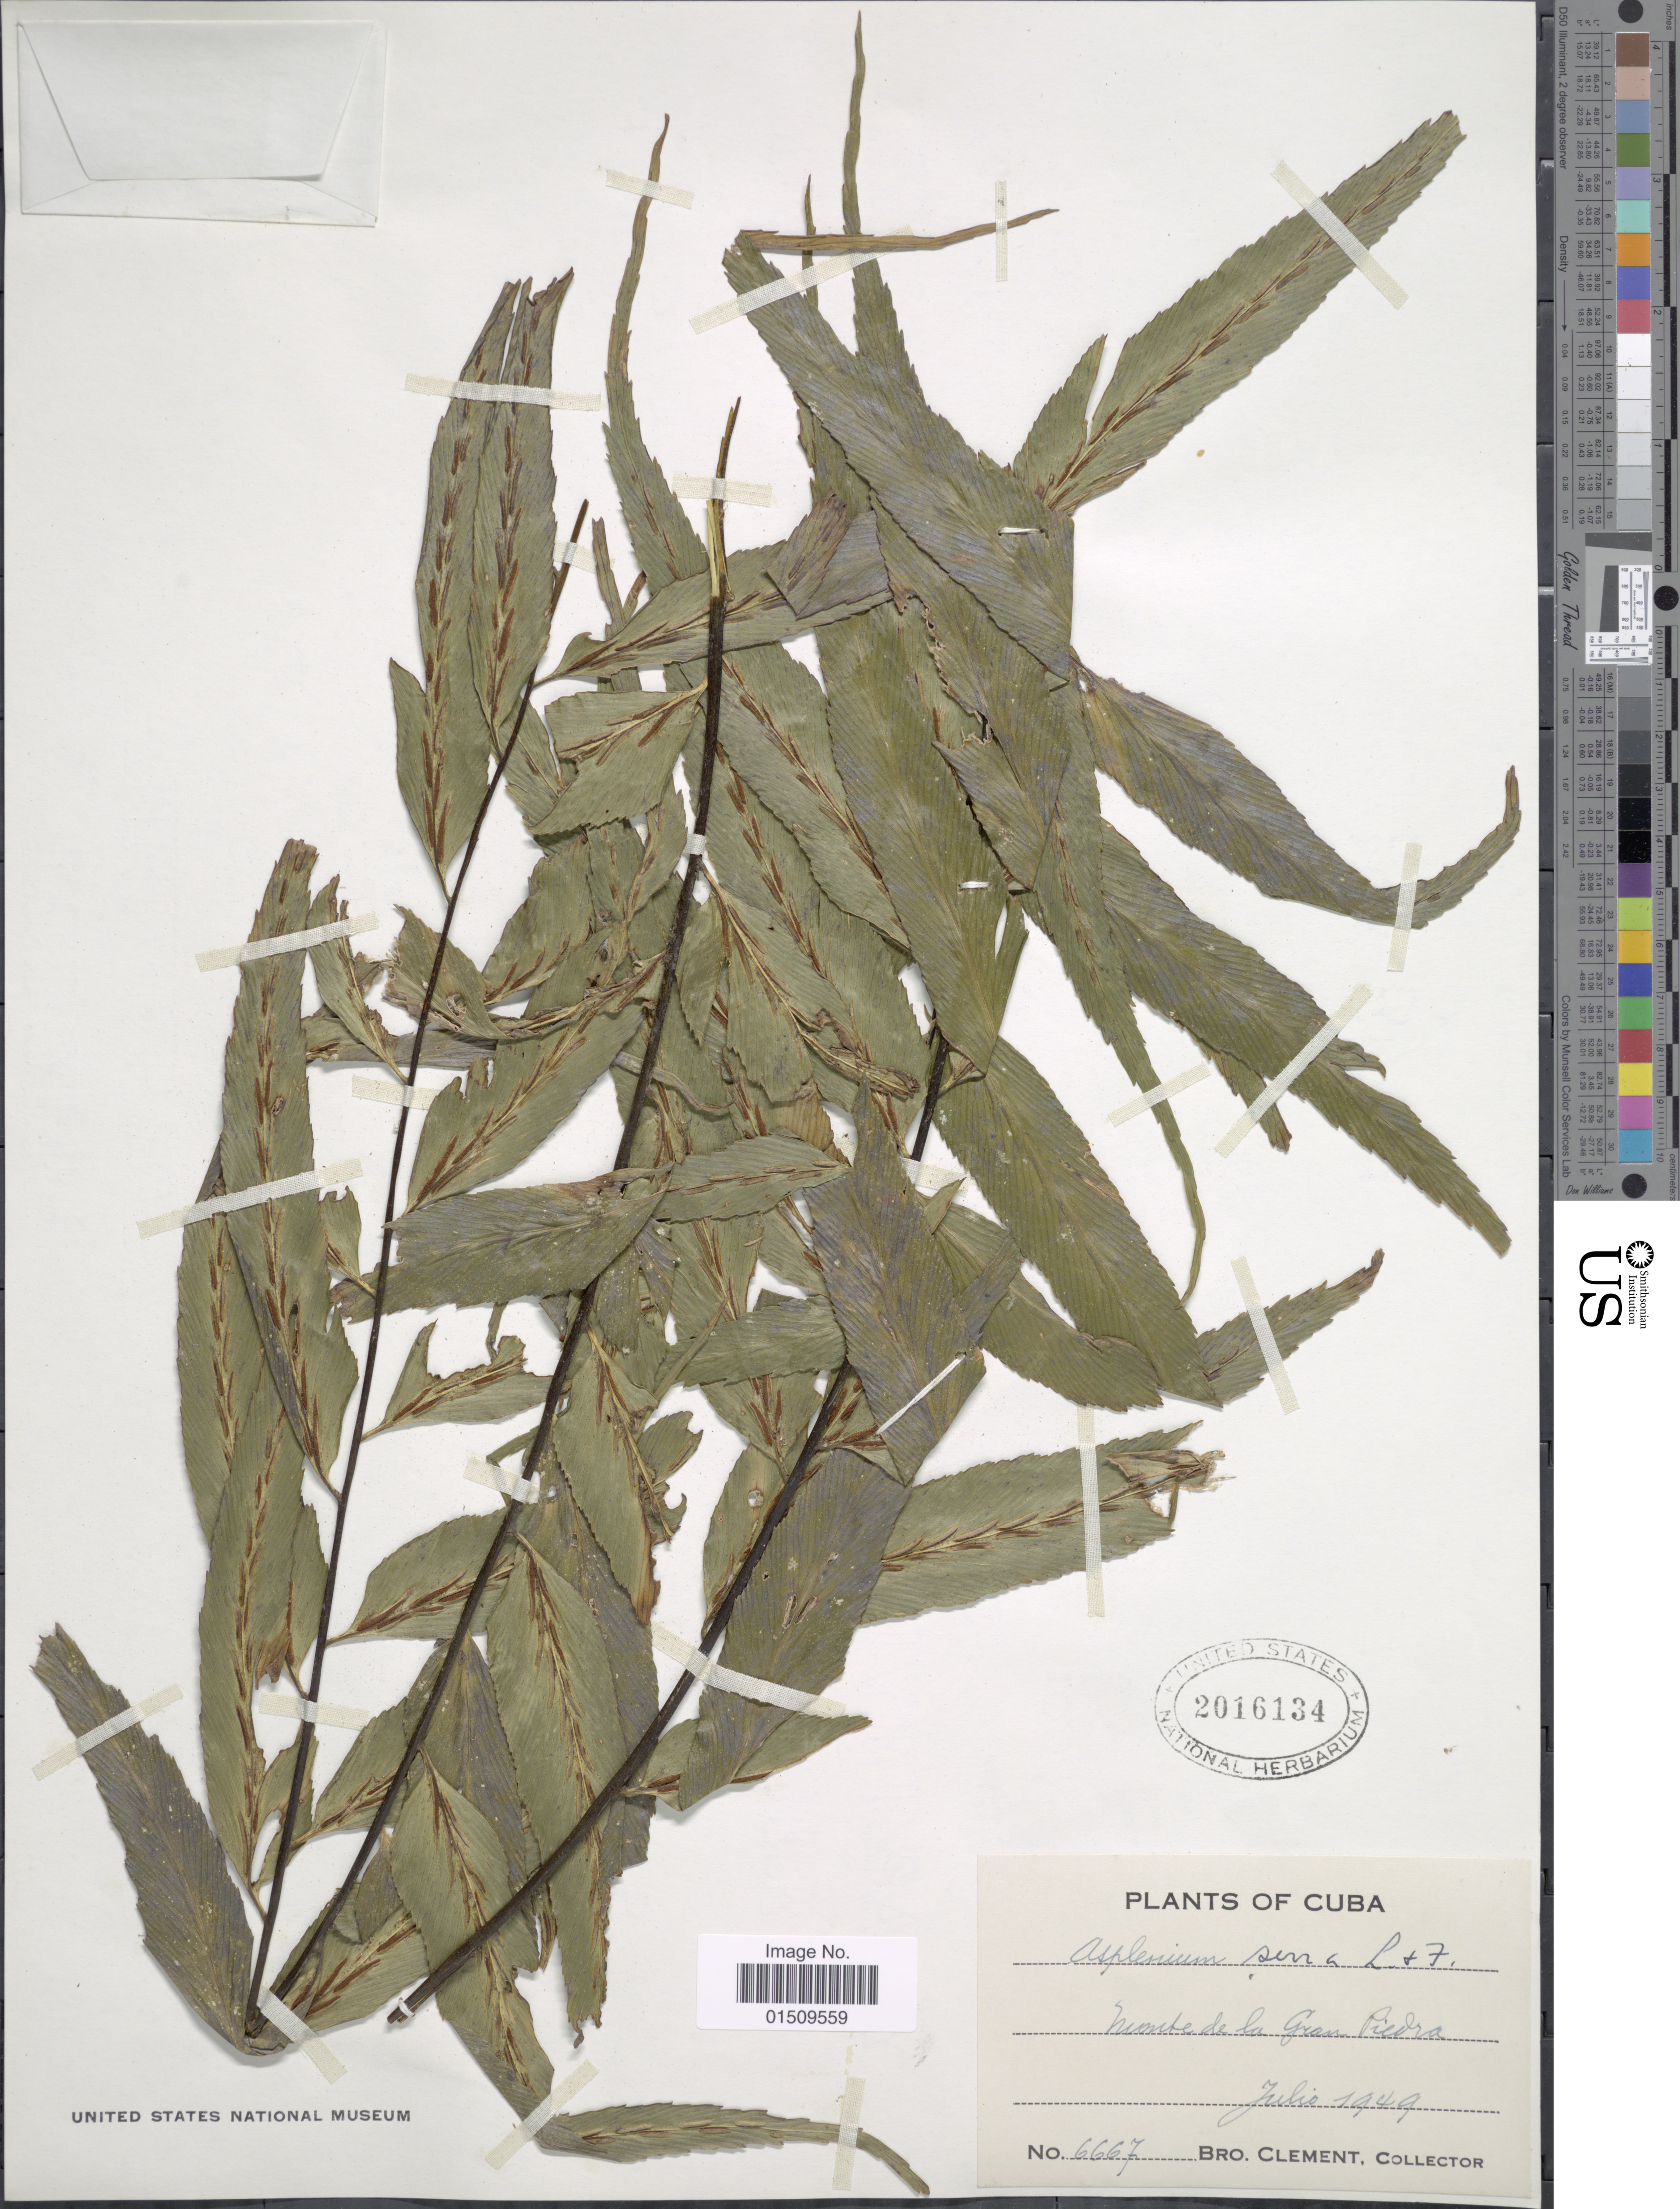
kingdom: Plantae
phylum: Tracheophyta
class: Polypodiopsida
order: Polypodiales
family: Aspleniaceae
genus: Asplenium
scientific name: Asplenium serra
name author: Langsd. & Fisch.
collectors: B. Clement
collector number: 6667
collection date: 1949-07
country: Cuba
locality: Cuba, Monte de la Gran Piedra.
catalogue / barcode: US 2016134